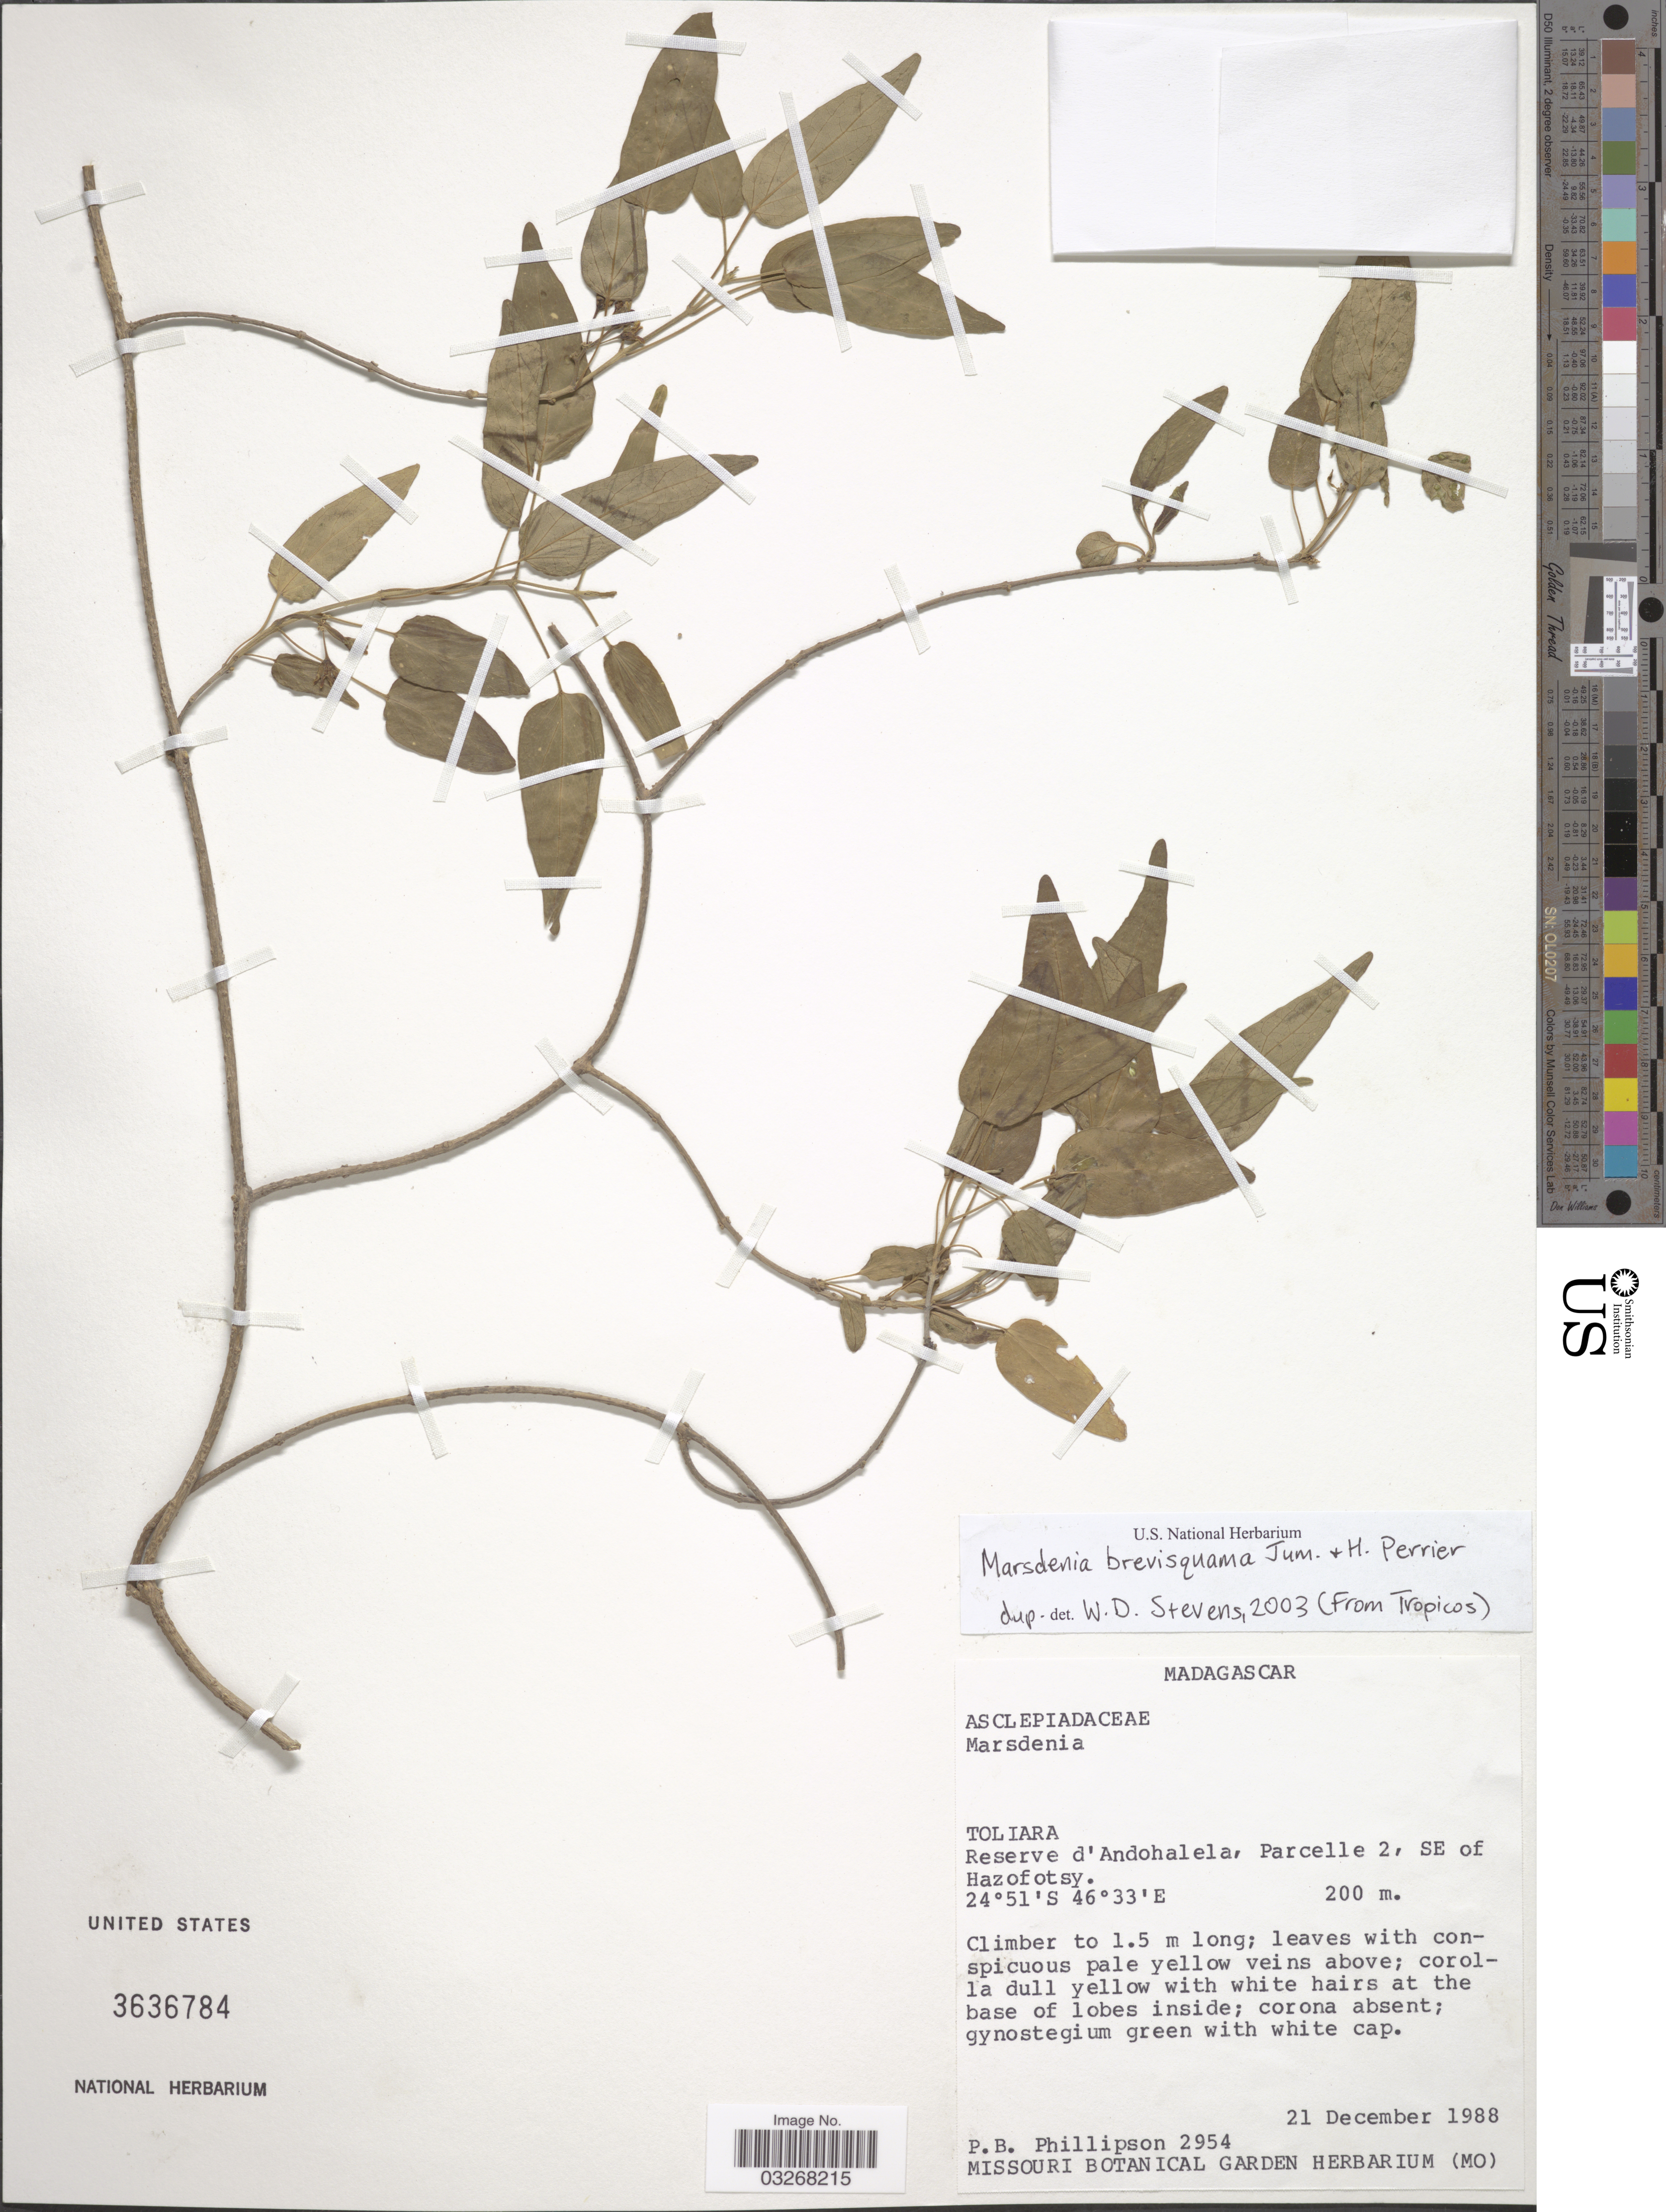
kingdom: Plantae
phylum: Tracheophyta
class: Magnoliopsida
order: Gentianales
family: Apocynaceae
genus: Marsdenia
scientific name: Marsdenia brevisquama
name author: Jum. & H. Perrier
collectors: P. B. Phillipson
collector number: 2954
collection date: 1988-12-21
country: Madagascar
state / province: Anosy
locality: Reserve d'Andohalela, Parcelle 2, SE of Hazofotsy.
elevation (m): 200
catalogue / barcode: US 3636784